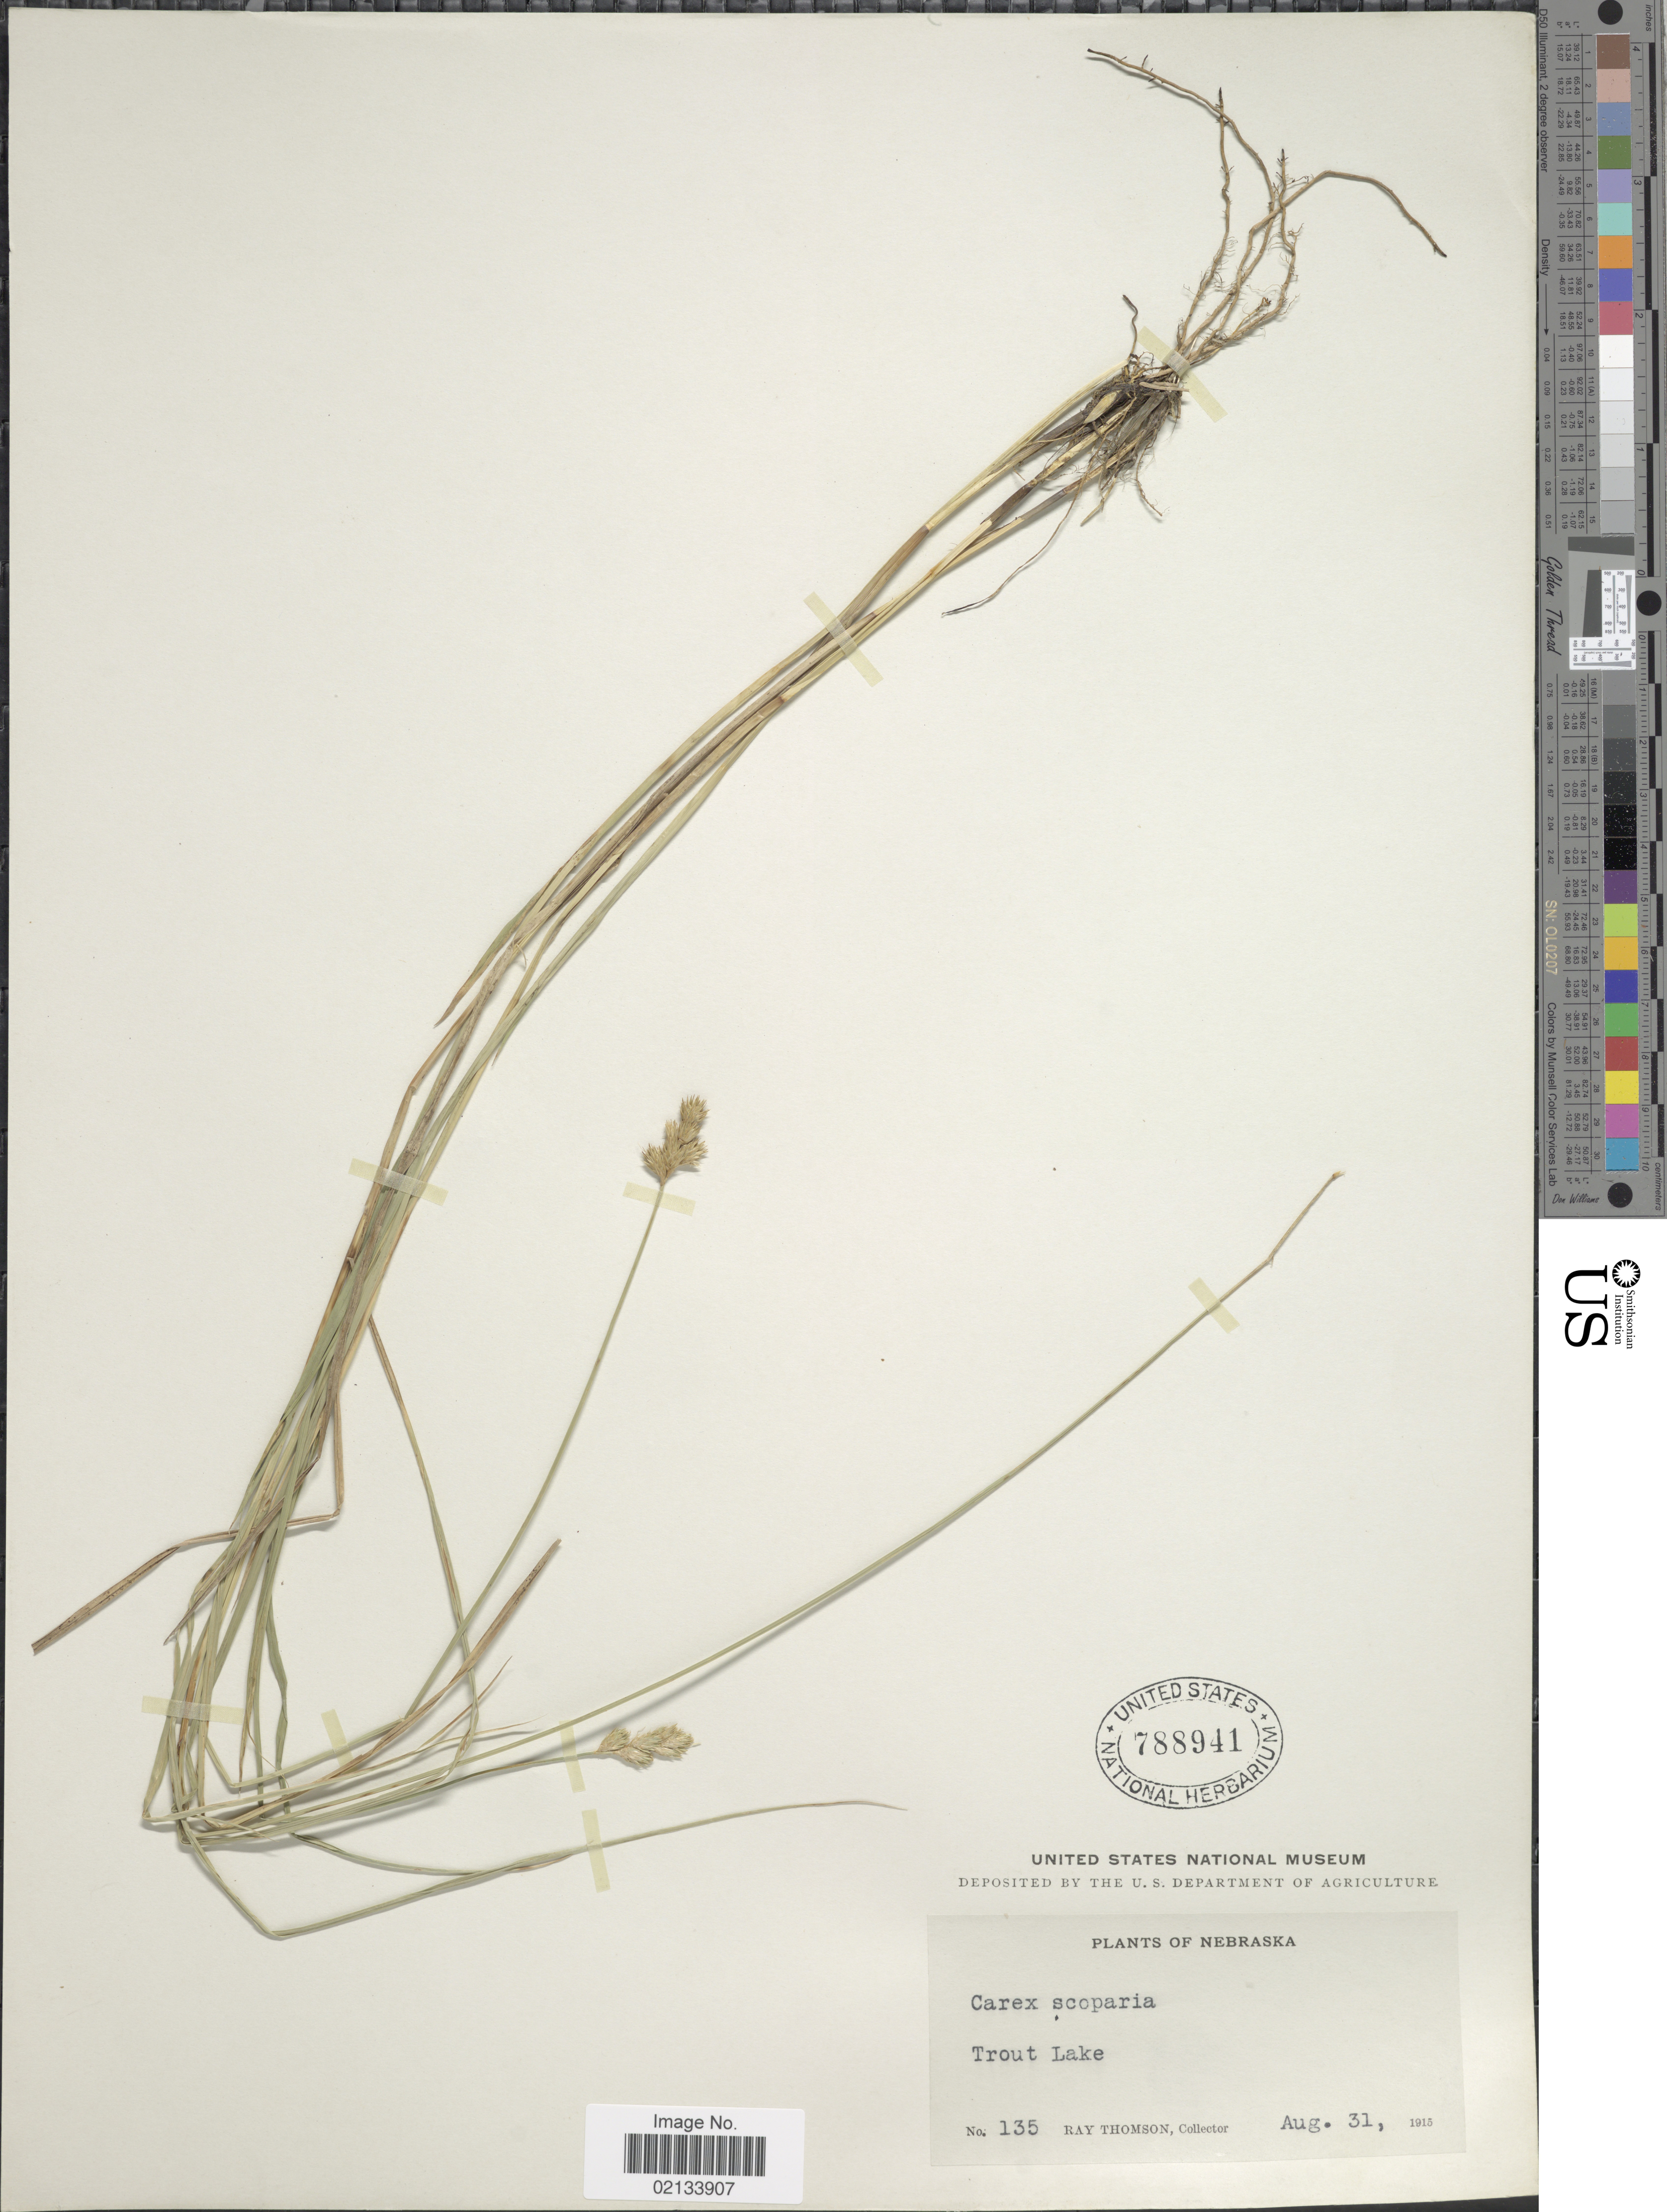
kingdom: Plantae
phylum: Tracheophyta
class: Liliopsida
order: Poales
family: Cyperaceae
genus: Carex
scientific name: Carex scoparia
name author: Schkuhr ex Willd.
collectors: R. Thomson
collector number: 135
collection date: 1915-08-31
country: United States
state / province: Nebraska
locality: Trout Lake.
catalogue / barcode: US 788941